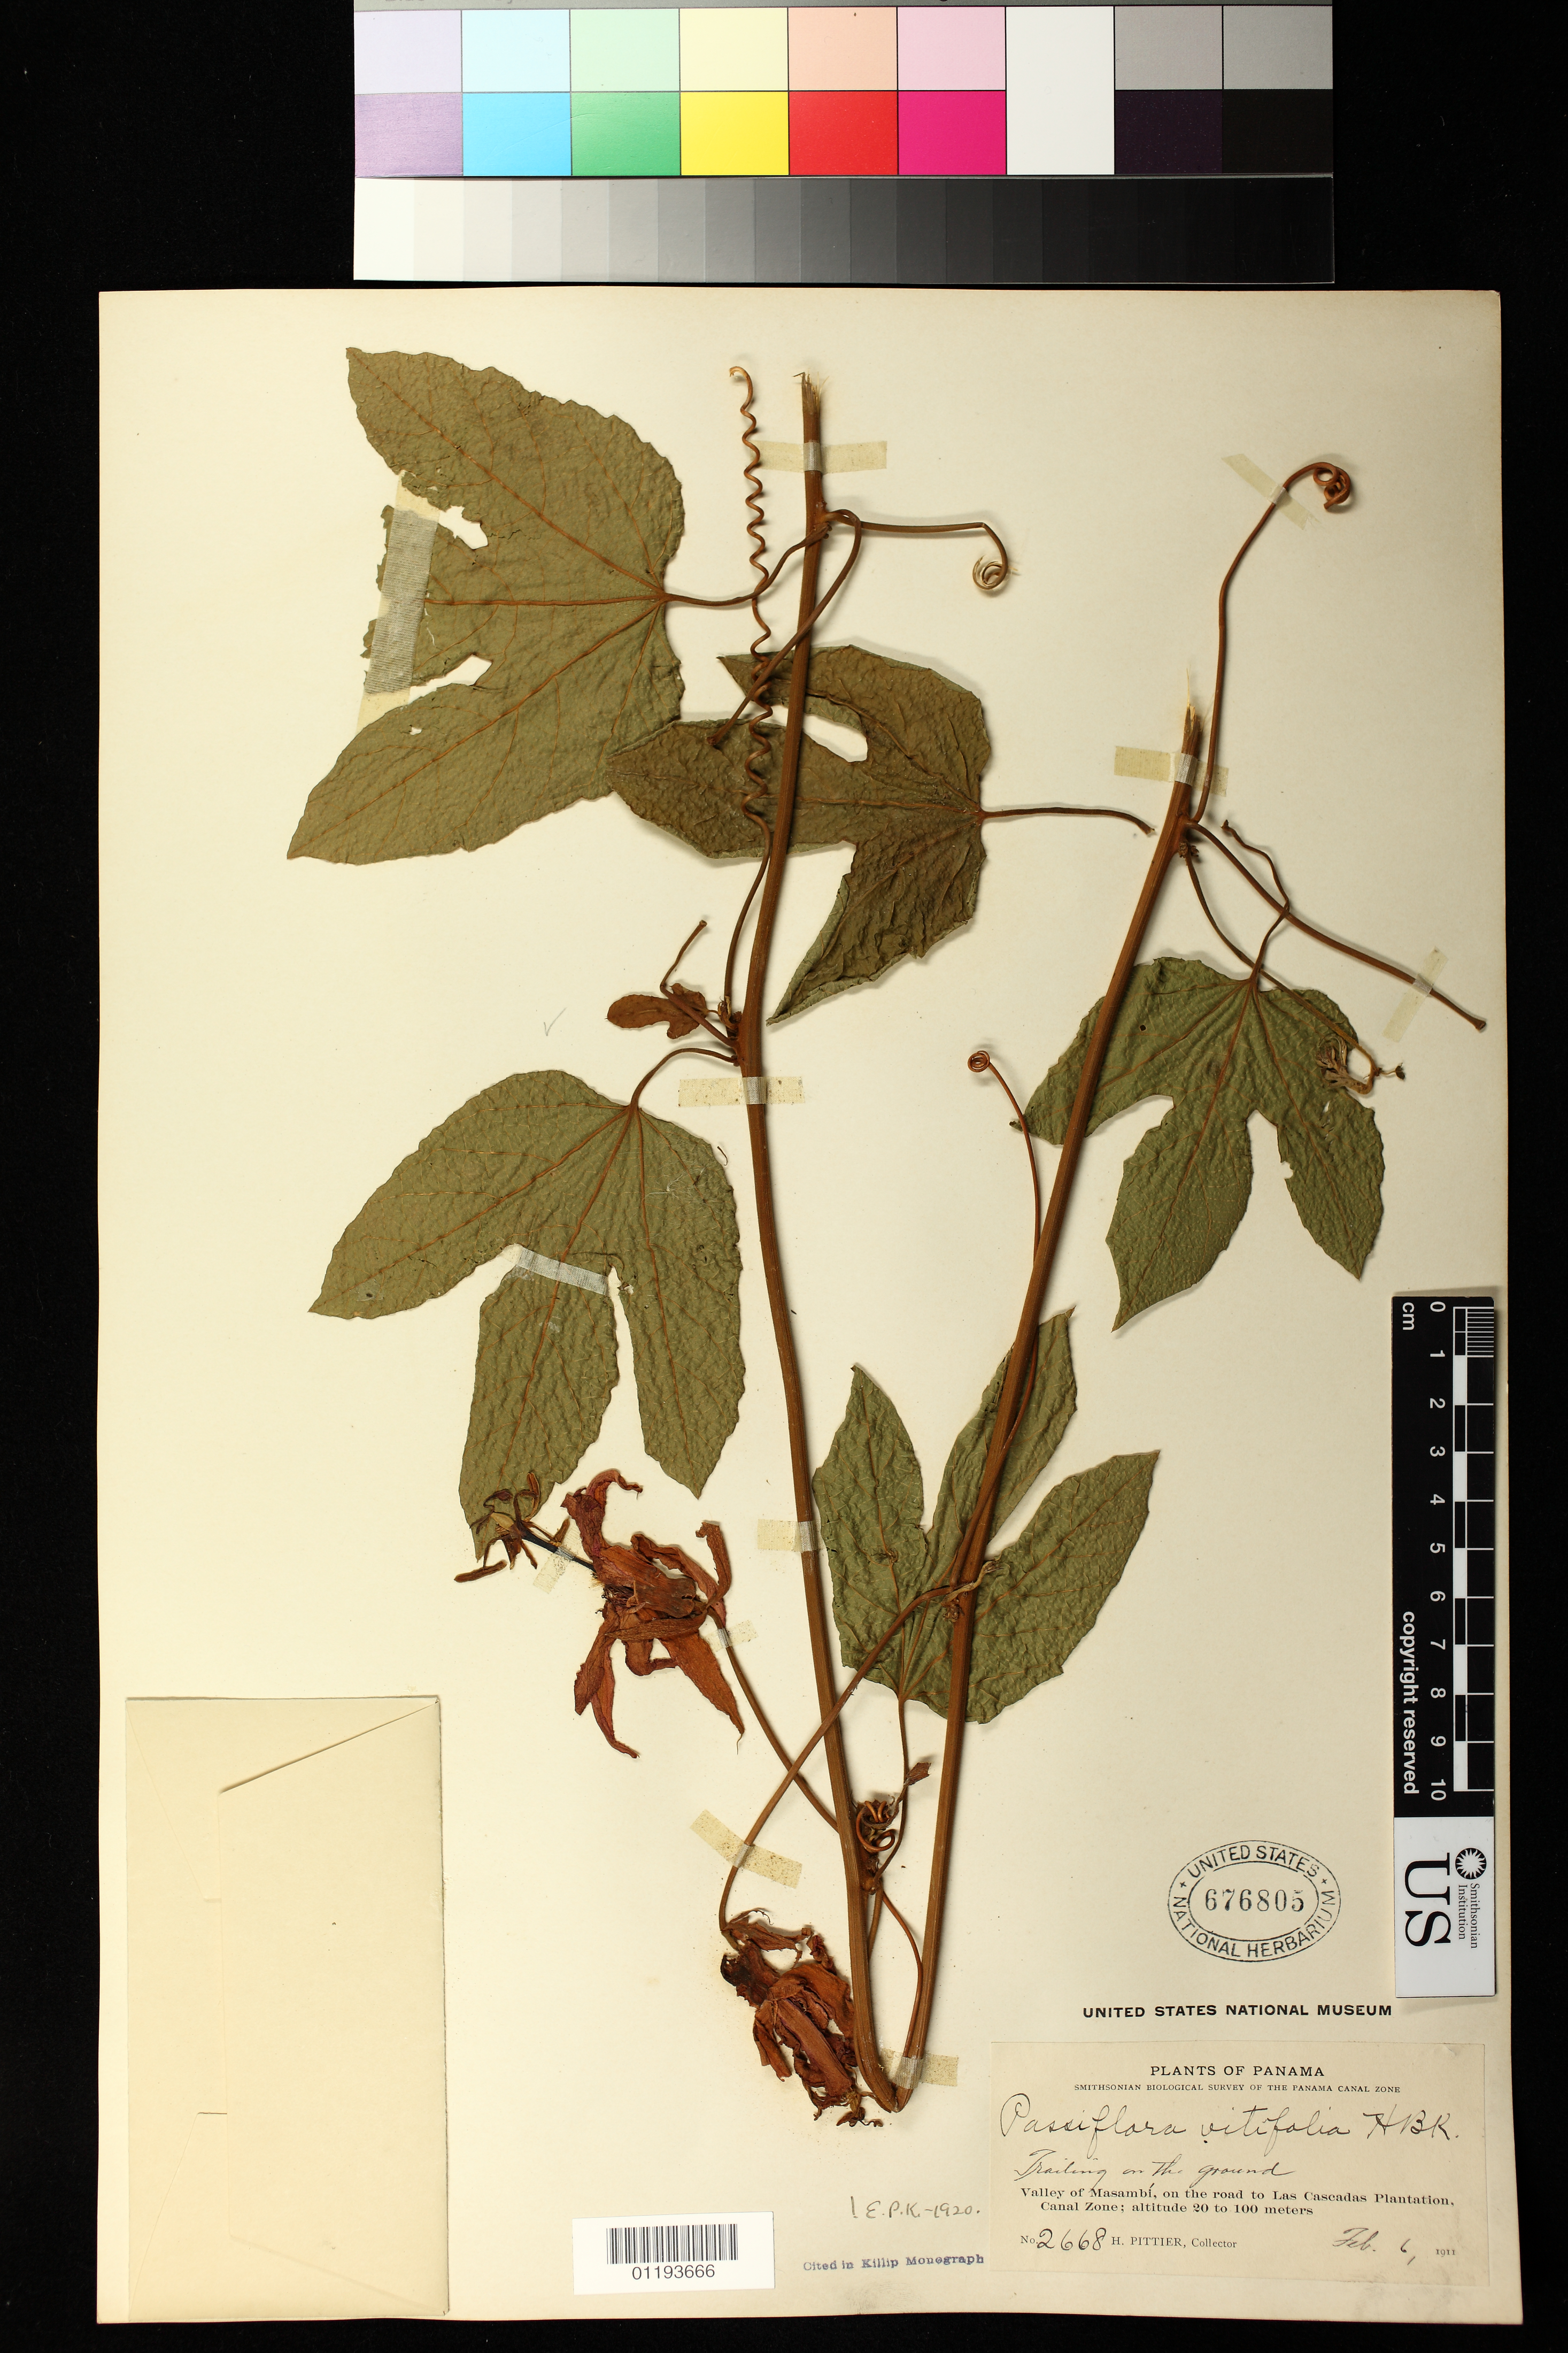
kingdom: Plantae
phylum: Tracheophyta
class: Magnoliopsida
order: Malpighiales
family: Passifloraceae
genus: Passiflora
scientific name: Passiflora vitifolia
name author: Kunth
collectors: H. F. Pittier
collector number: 2668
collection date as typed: Feb 6 1911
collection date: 1911-02-06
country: Panama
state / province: Panamá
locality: Valley of Masambi, on the road to Las Cascadas Plantation, Canal Zone.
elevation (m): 20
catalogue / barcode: US 676805